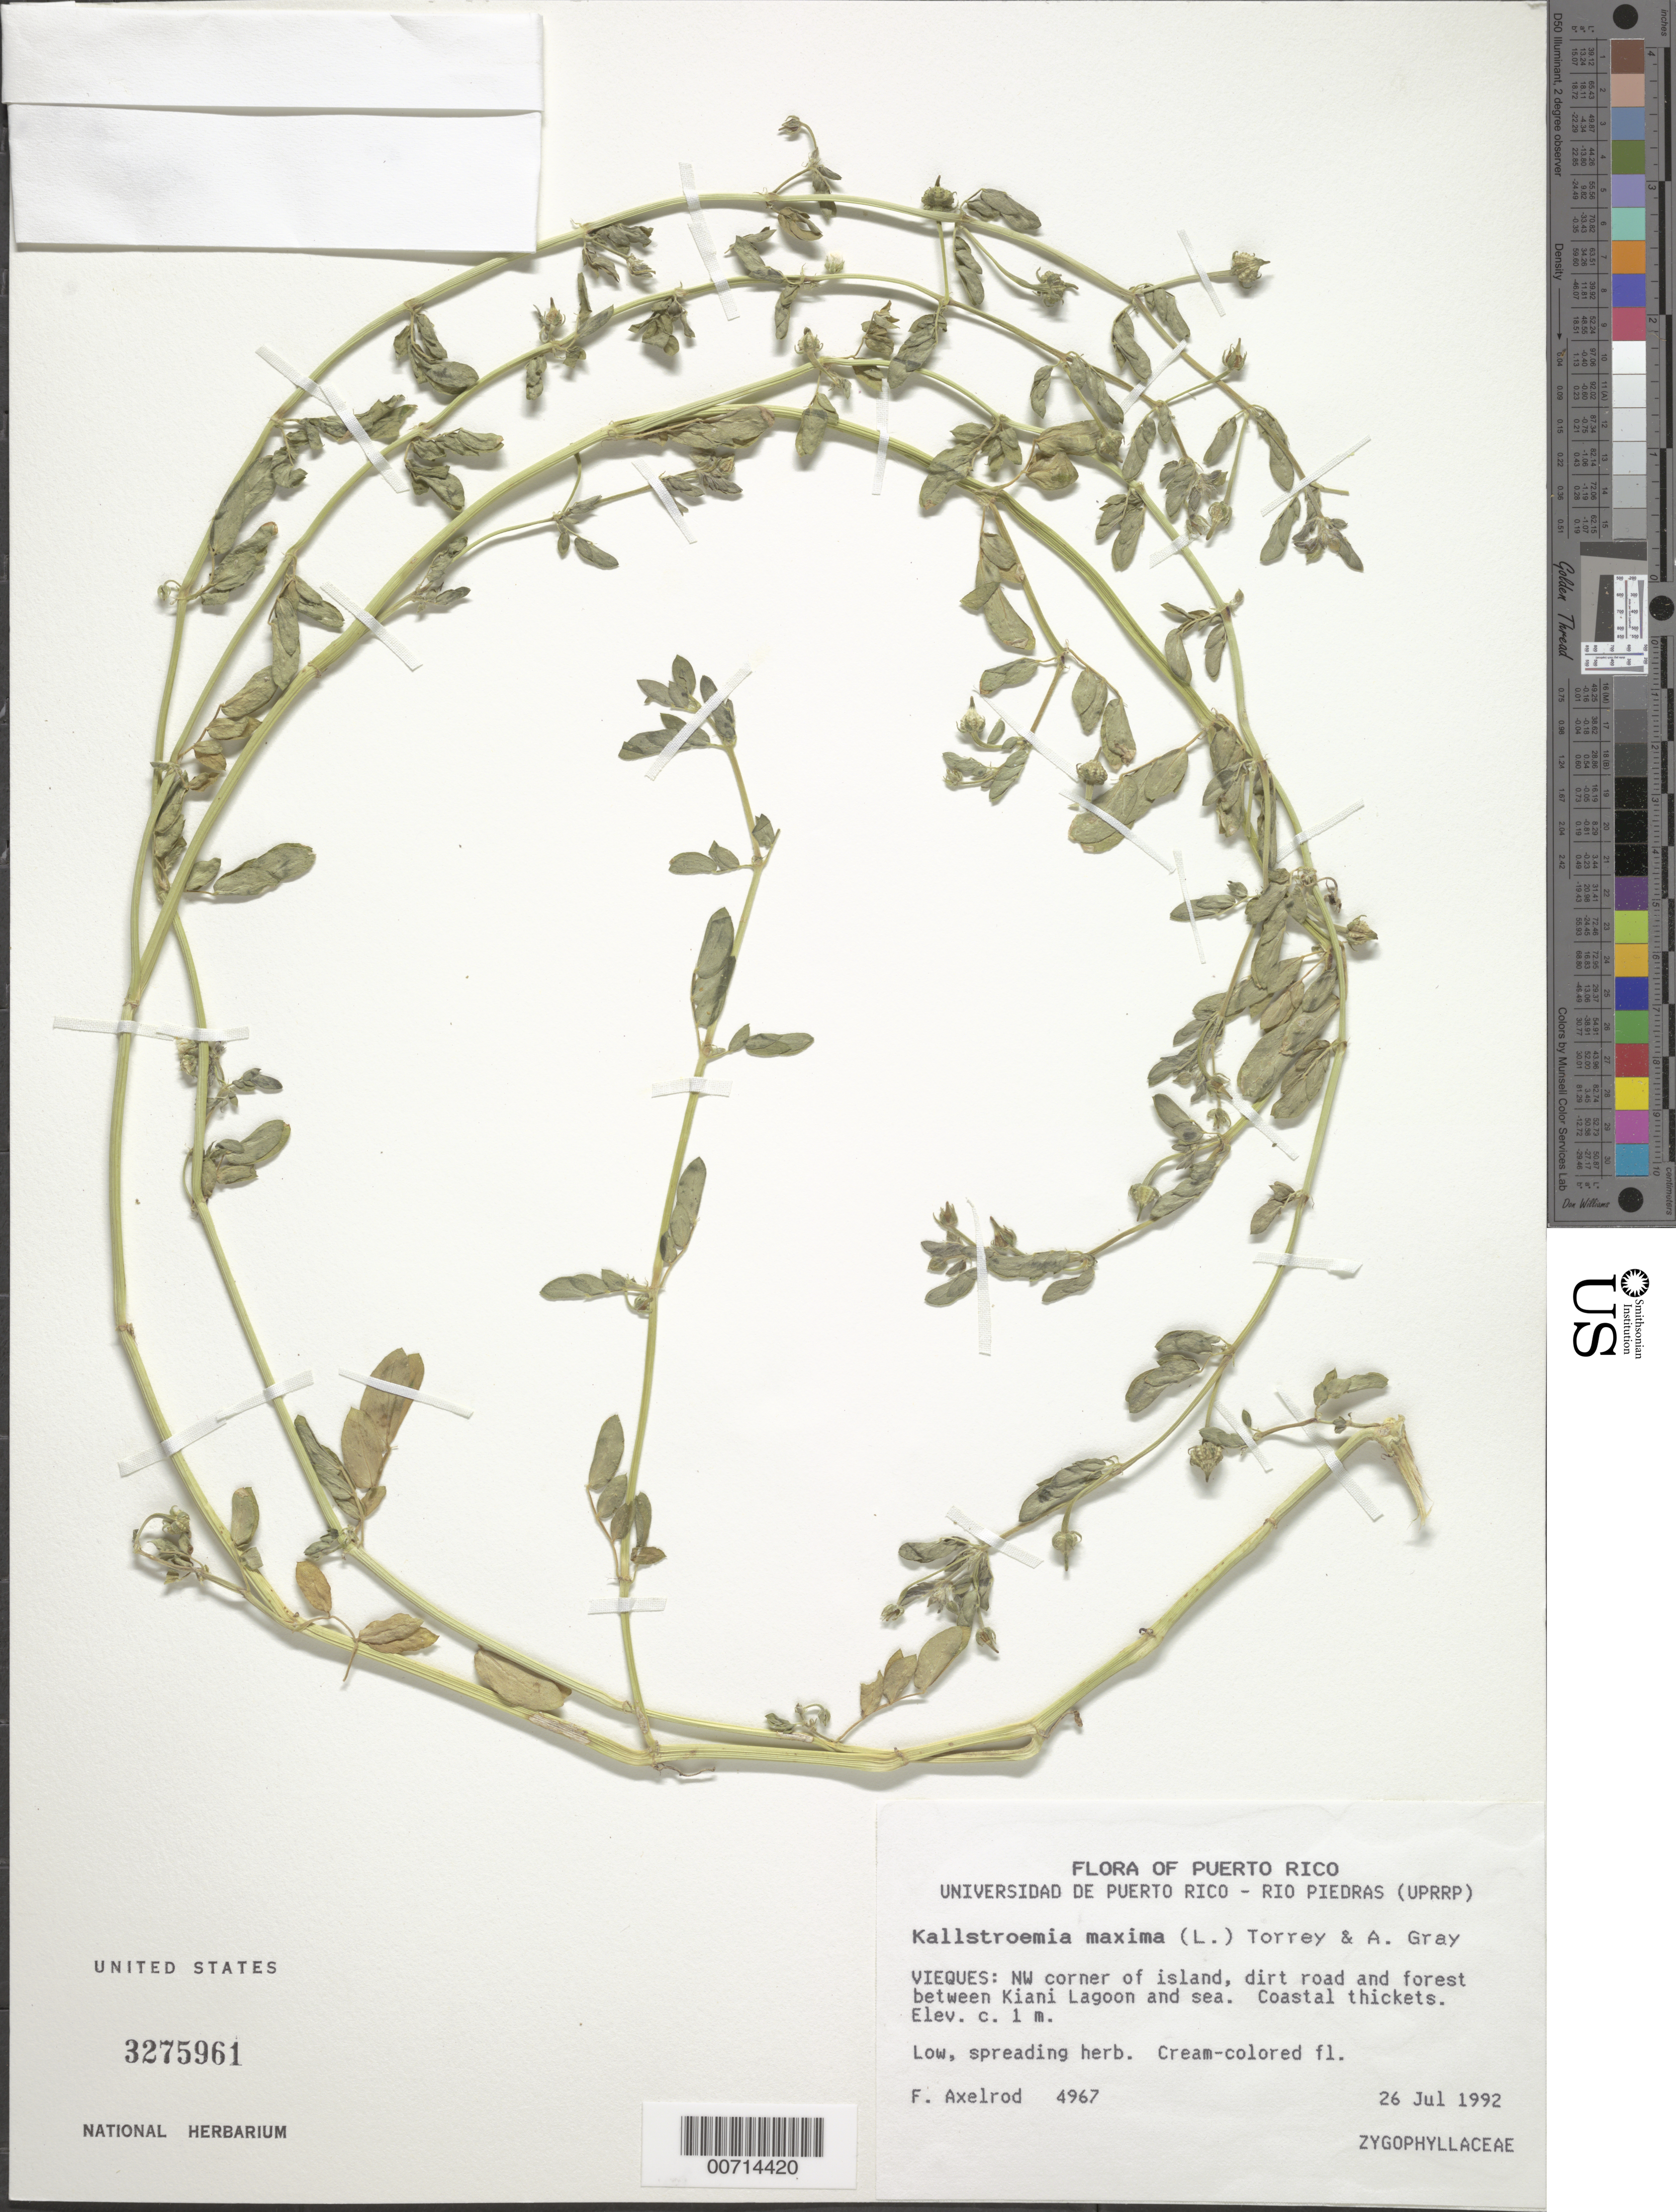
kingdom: Plantae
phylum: Tracheophyta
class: Magnoliopsida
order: Zygophyllales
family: Zygophyllaceae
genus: Kallstroemia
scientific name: Kallstroemia maxima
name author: (L.) Hook. & Arn.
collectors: F. S. Axelrod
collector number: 4967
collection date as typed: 26 Jul 1992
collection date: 1992-07-26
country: Puerto Rico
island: Vieques I.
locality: Vieques: NW corner of island, dirt road and forest between Kiani Lagoon and sea.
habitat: Coastal thickets.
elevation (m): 1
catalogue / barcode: US 3275961